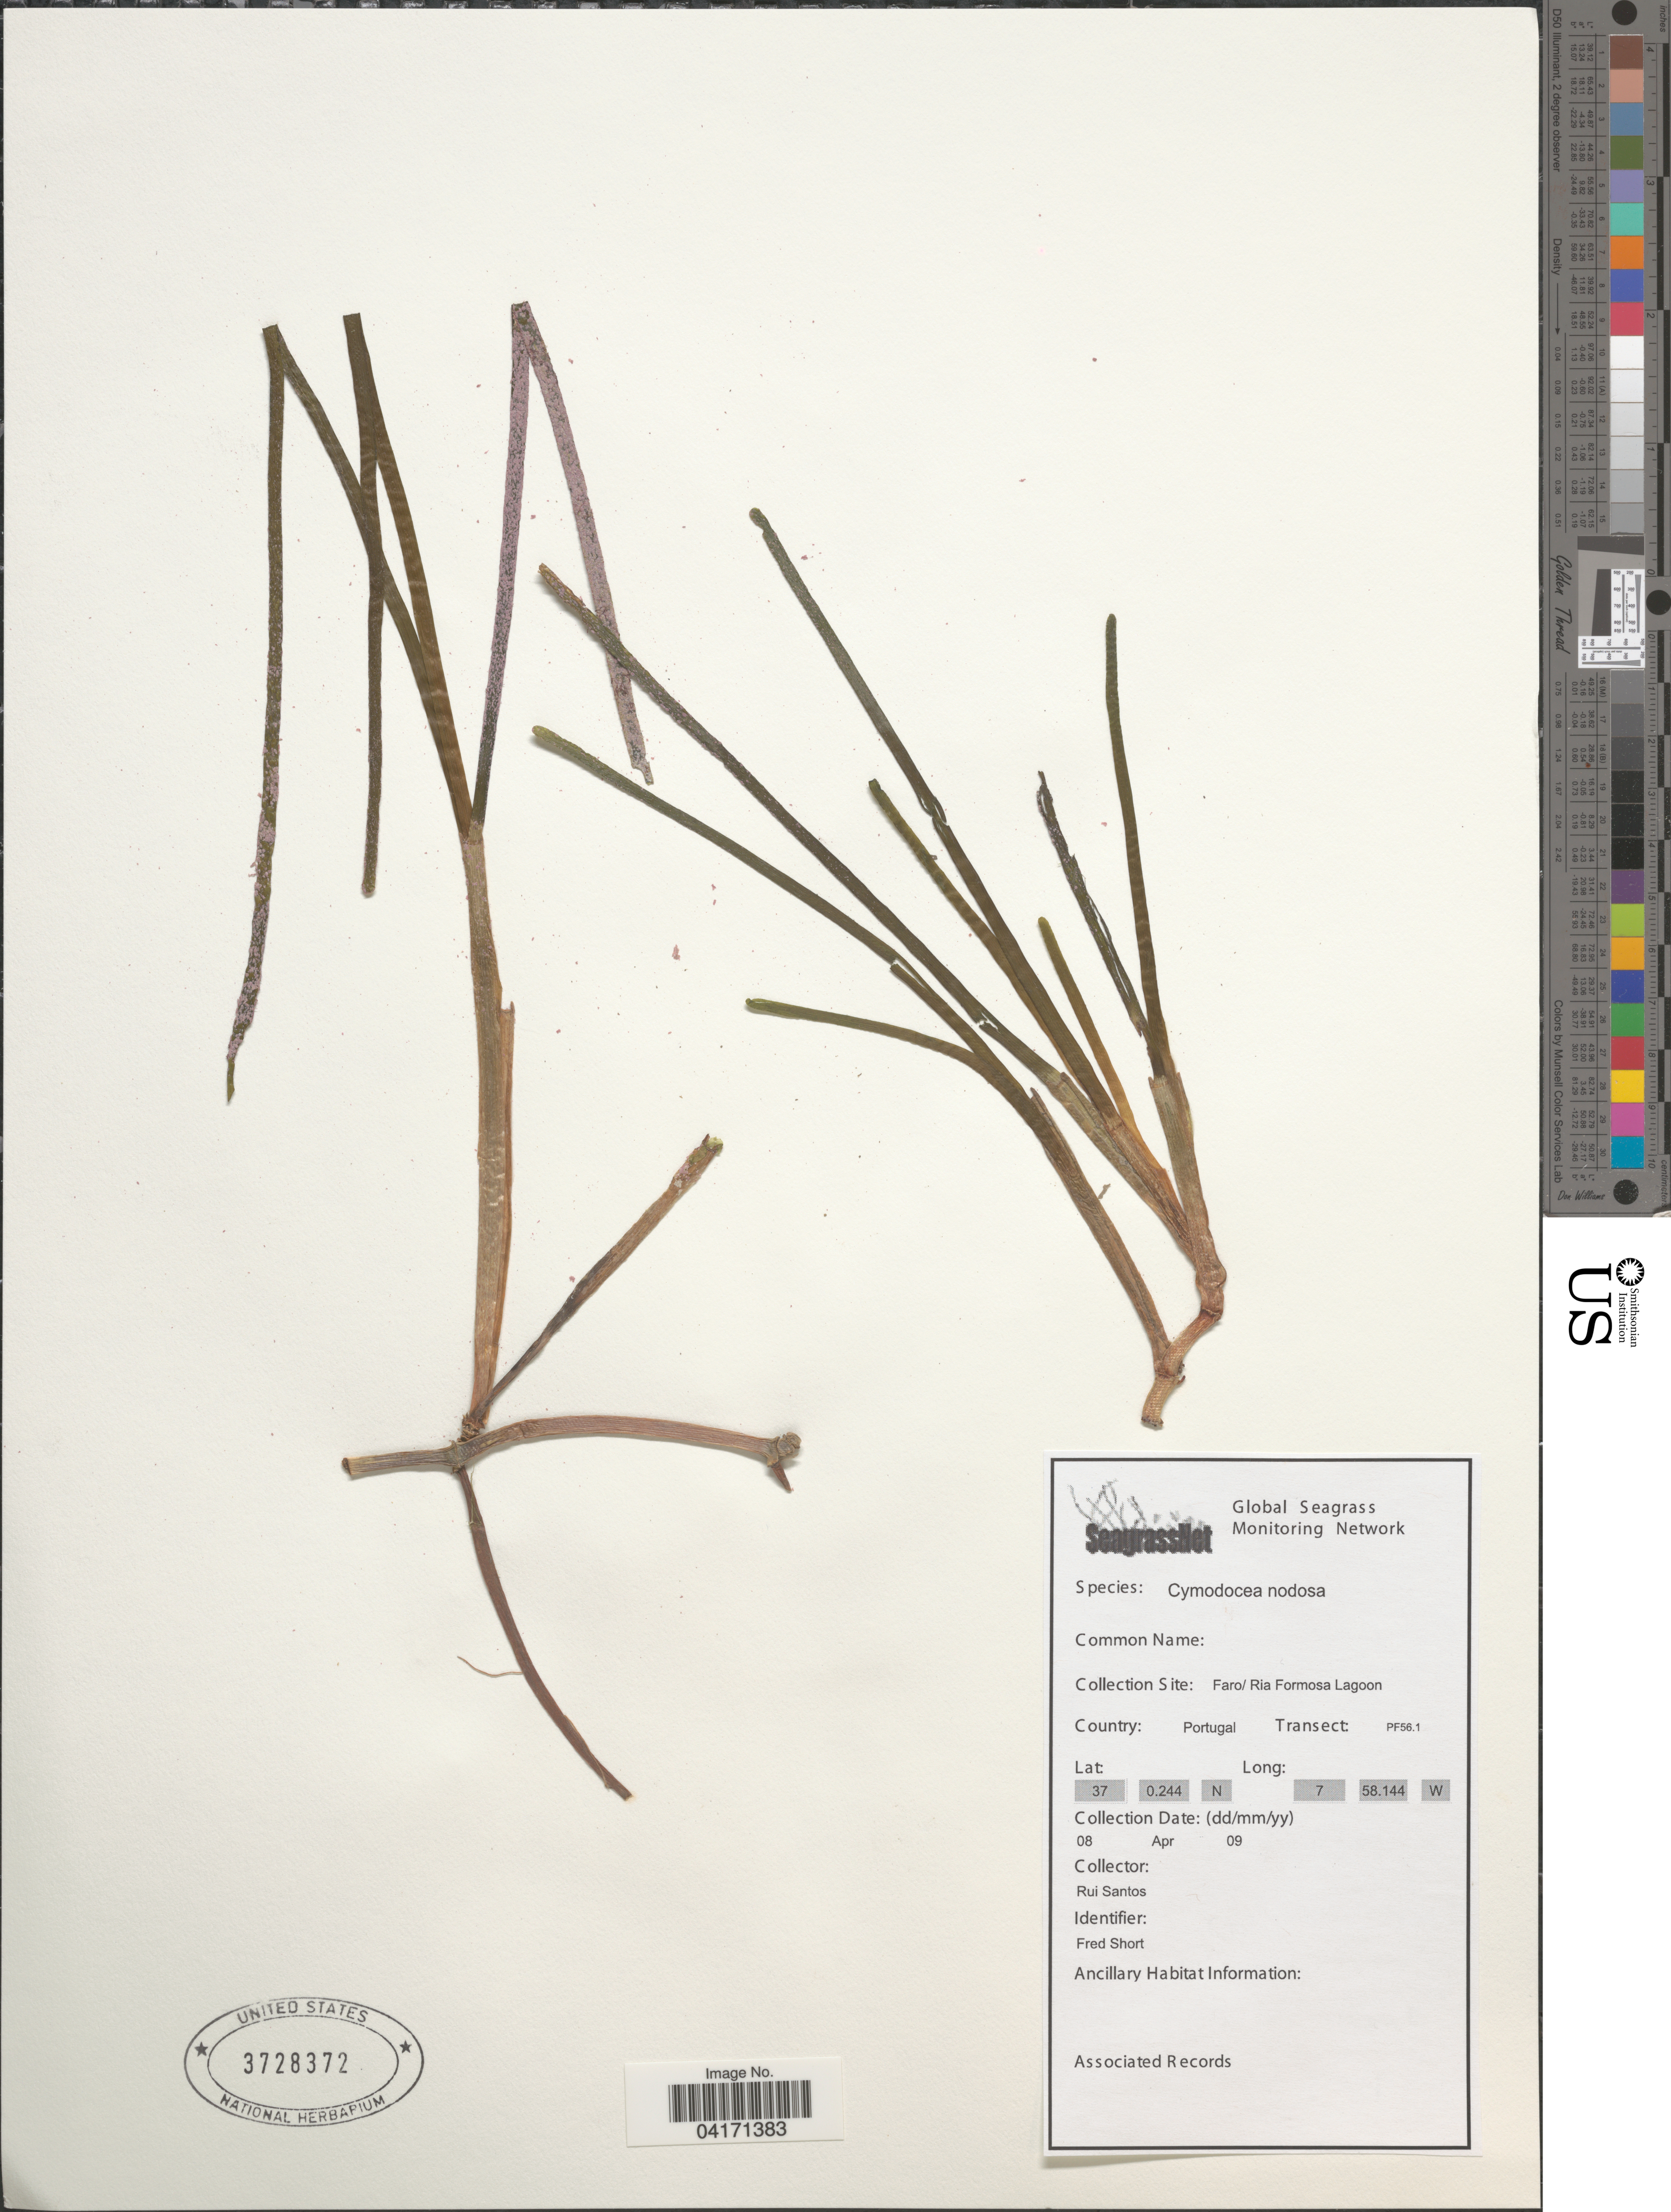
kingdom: Plantae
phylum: Tracheophyta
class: Liliopsida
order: Alismatales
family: Cymodoceaceae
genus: Cymodocea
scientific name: Cymodocea nodosa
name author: Asch.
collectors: R. Santos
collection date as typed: Transcribed d/m/y: 8/4/9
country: Portugal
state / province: Faro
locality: Ria Formosa Lagoon. Transect: PF56.1.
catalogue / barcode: US 3728372